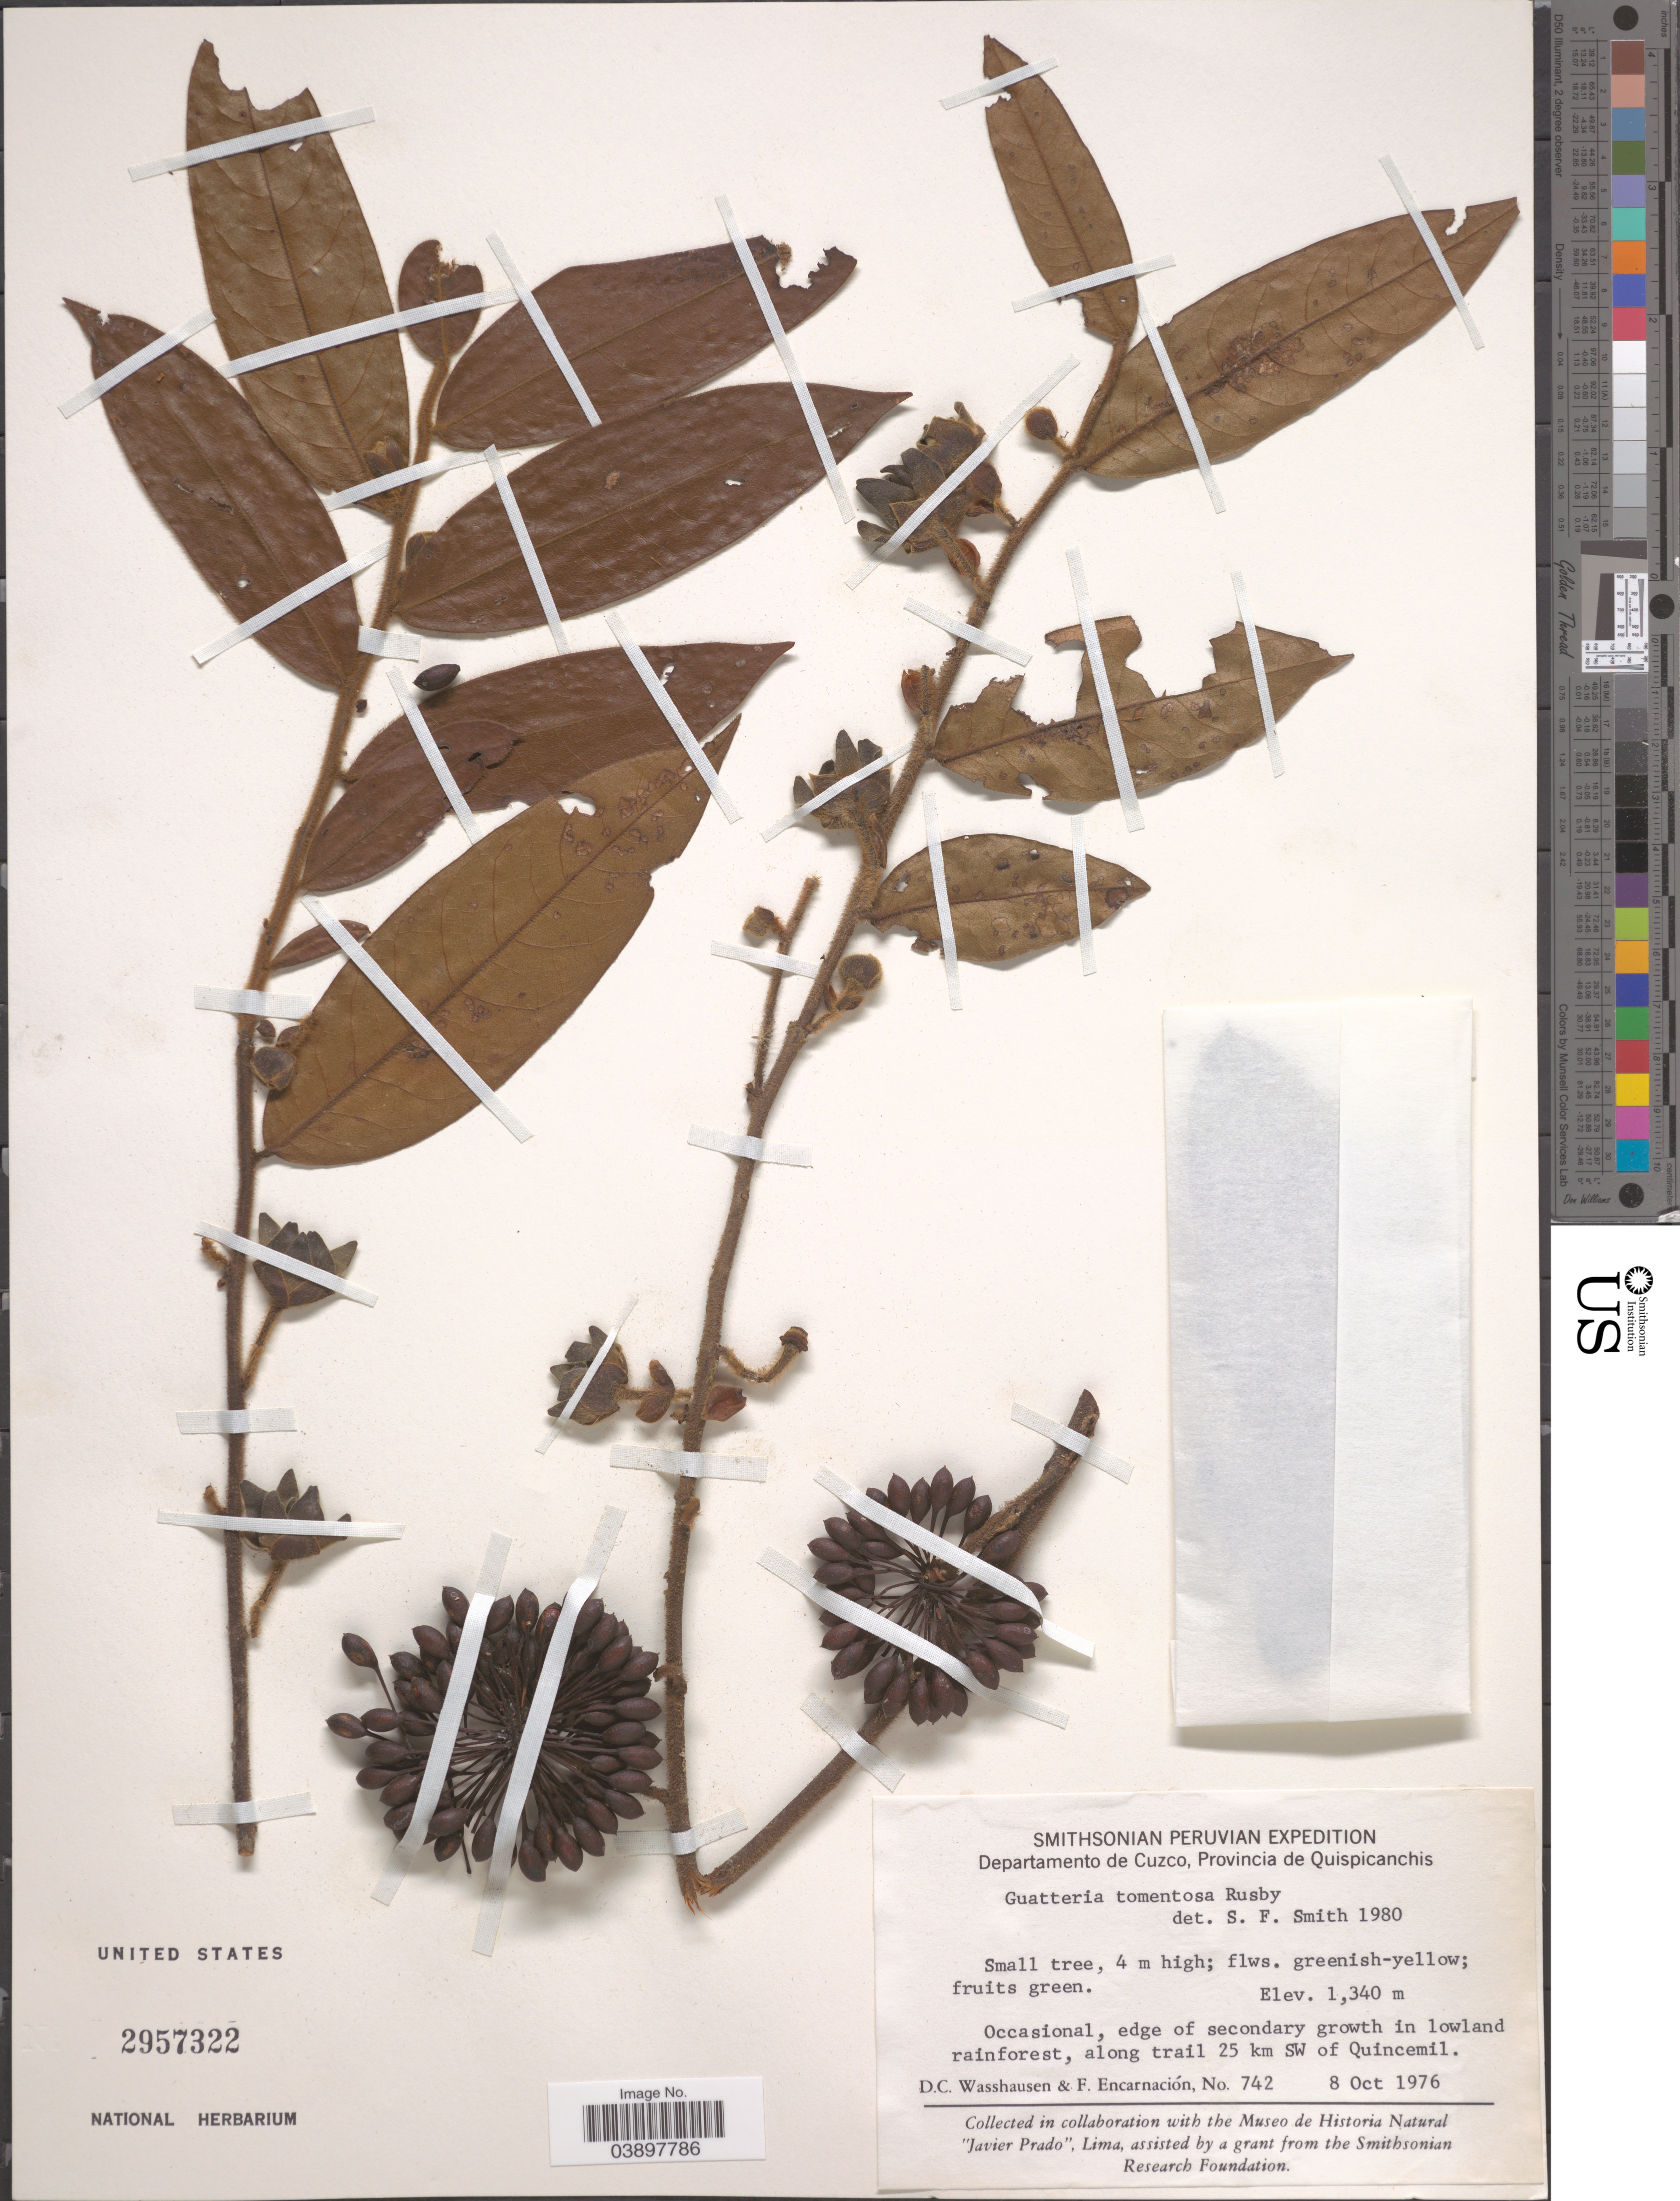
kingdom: Plantae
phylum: Tracheophyta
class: Magnoliopsida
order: Magnoliales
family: Annonaceae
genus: Guatteria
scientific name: Guatteria tomentosa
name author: Rusby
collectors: D. C. Wasshausen & F. Encarnación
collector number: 742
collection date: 1976-10-08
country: Peru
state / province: Cusco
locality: Departamento de Cuzco, Provincia de Quispicanchis. Along trail 25 km SW of Quincemil.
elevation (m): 1340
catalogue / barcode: US 2957322